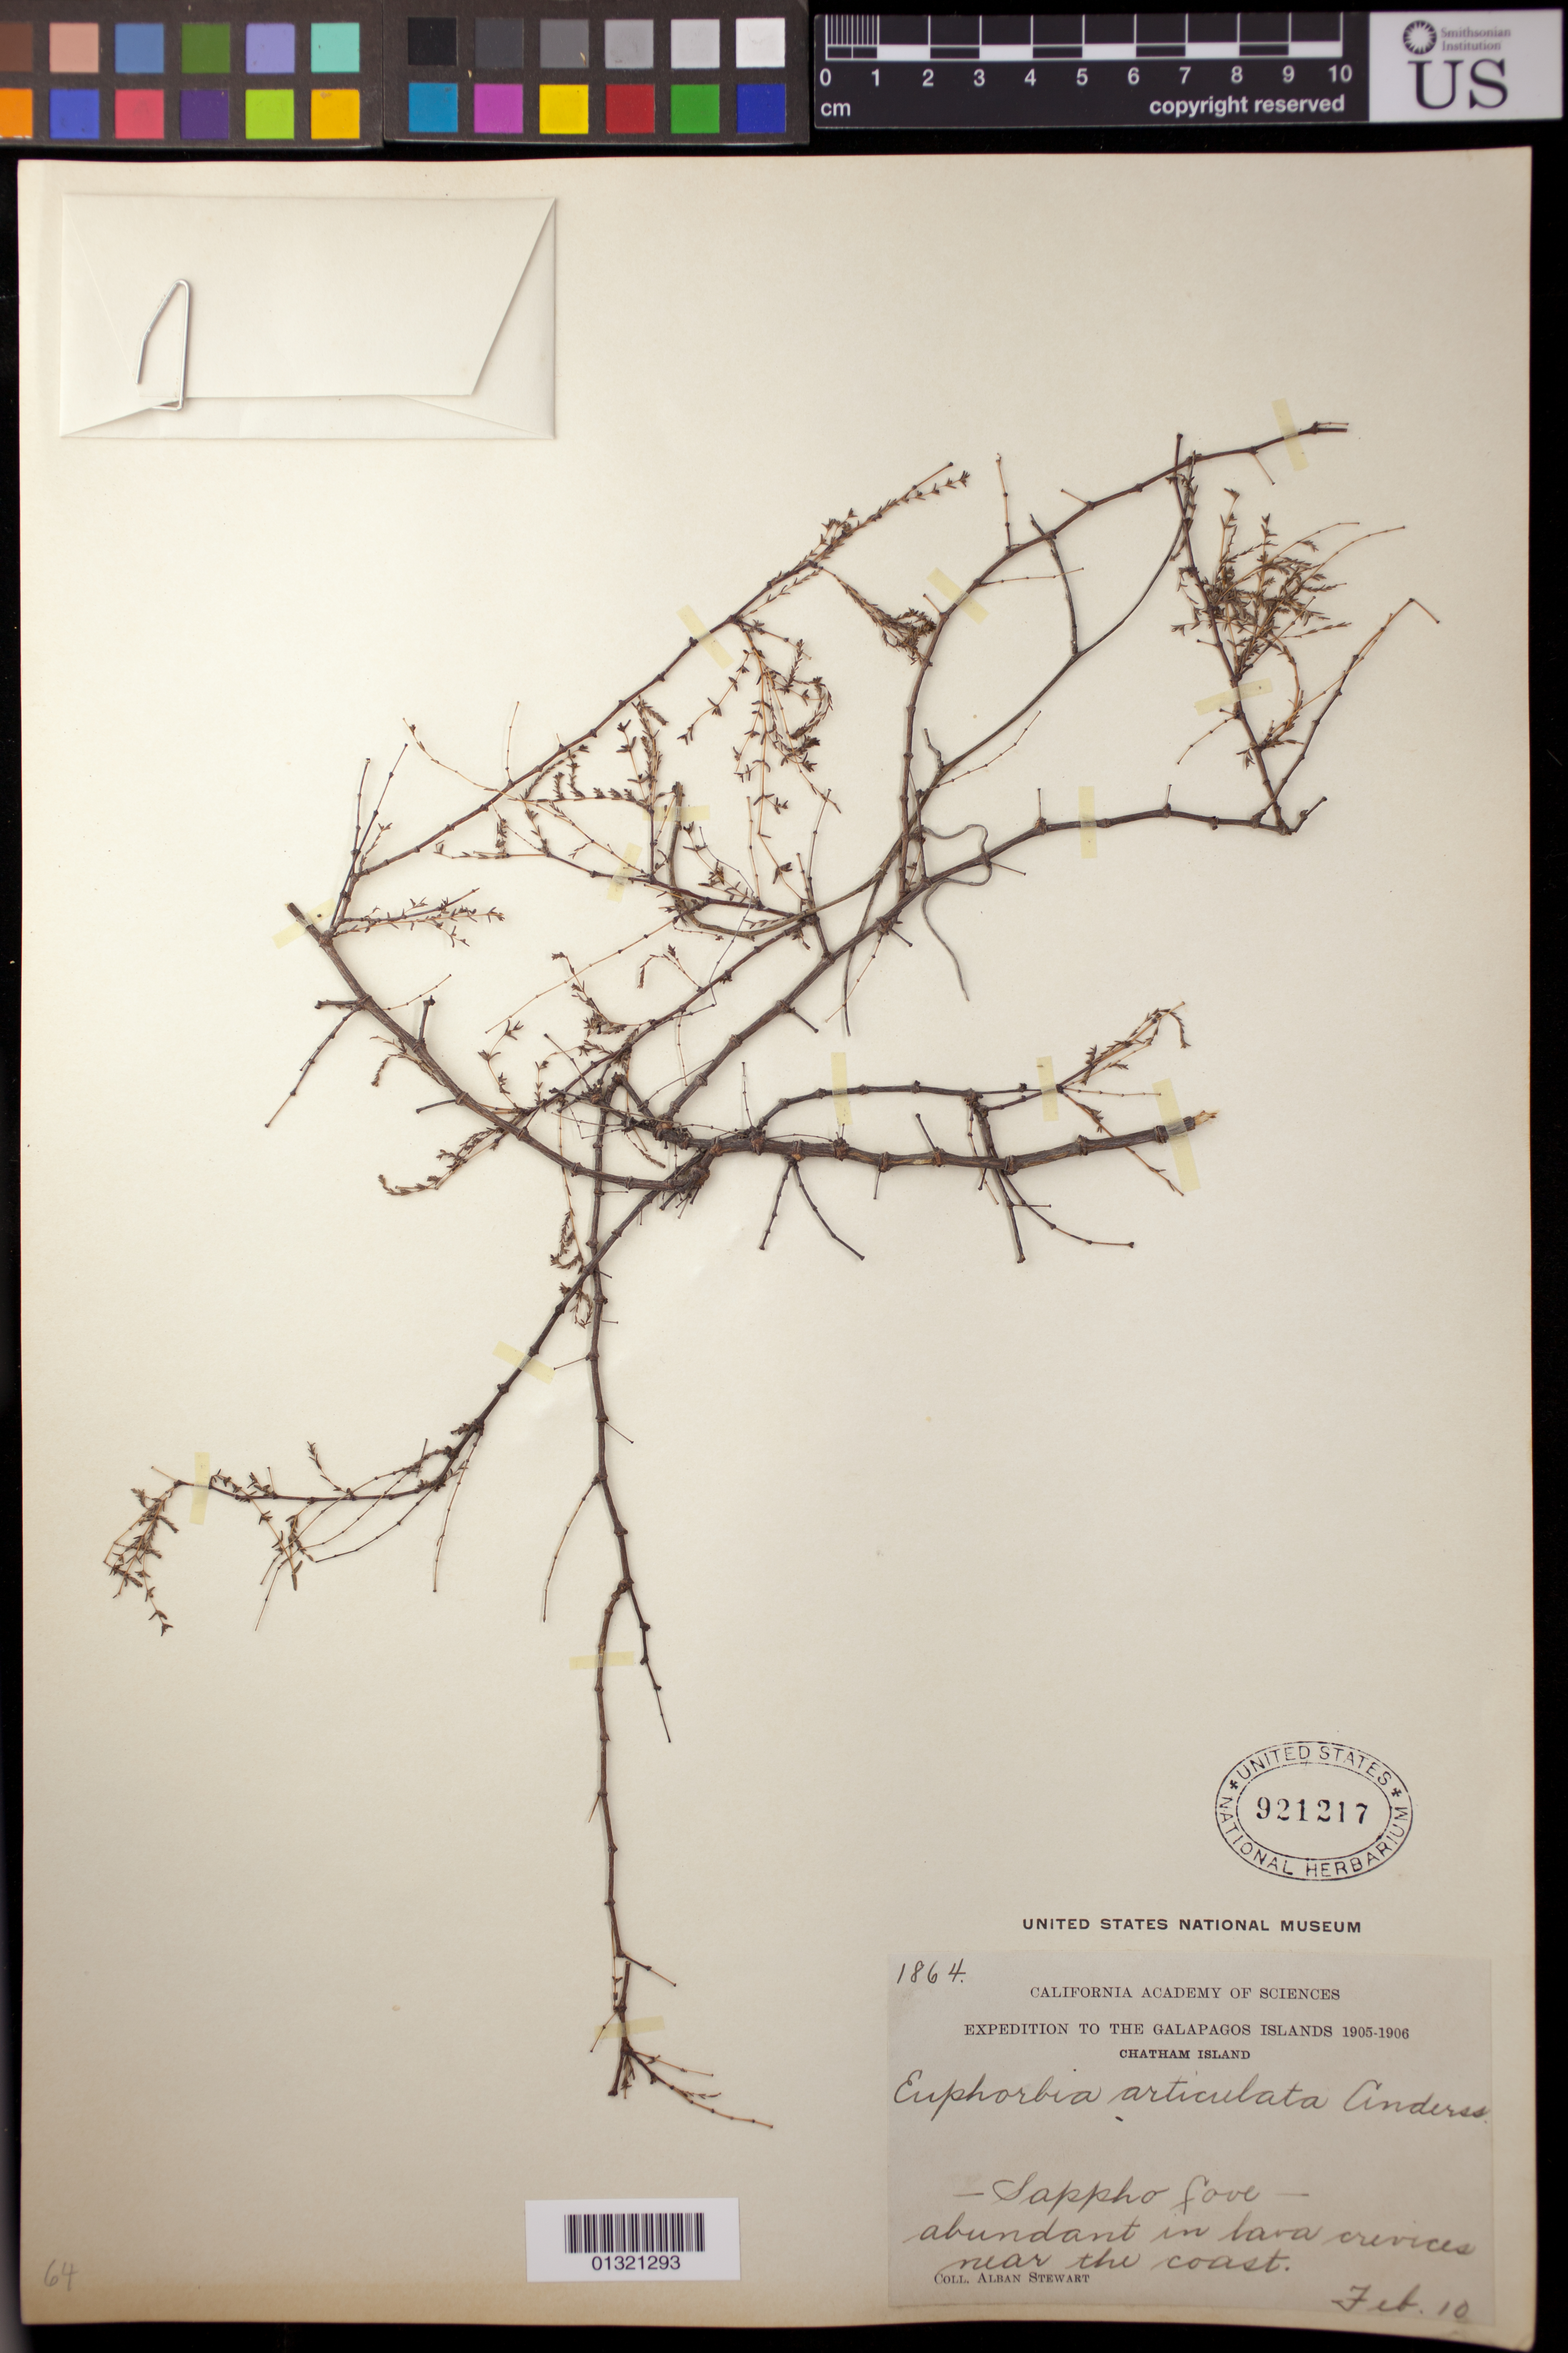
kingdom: Plantae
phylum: Tracheophyta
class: Magnoliopsida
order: Malpighiales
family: Euphorbiaceae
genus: Euphorbia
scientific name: Euphorbia punctulata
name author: Andersson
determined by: Strong, Mark T., (BOT), Smithsonian Institution - National Museum of Natural History (UNITED STATES)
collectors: A. Stewart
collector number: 1864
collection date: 1906-02-10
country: Ecuador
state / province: Colón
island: San Cristóbal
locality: Chatham [San Cristóbal] Island, Sappho Cove [Caleta de Sappho]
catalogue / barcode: US 921217